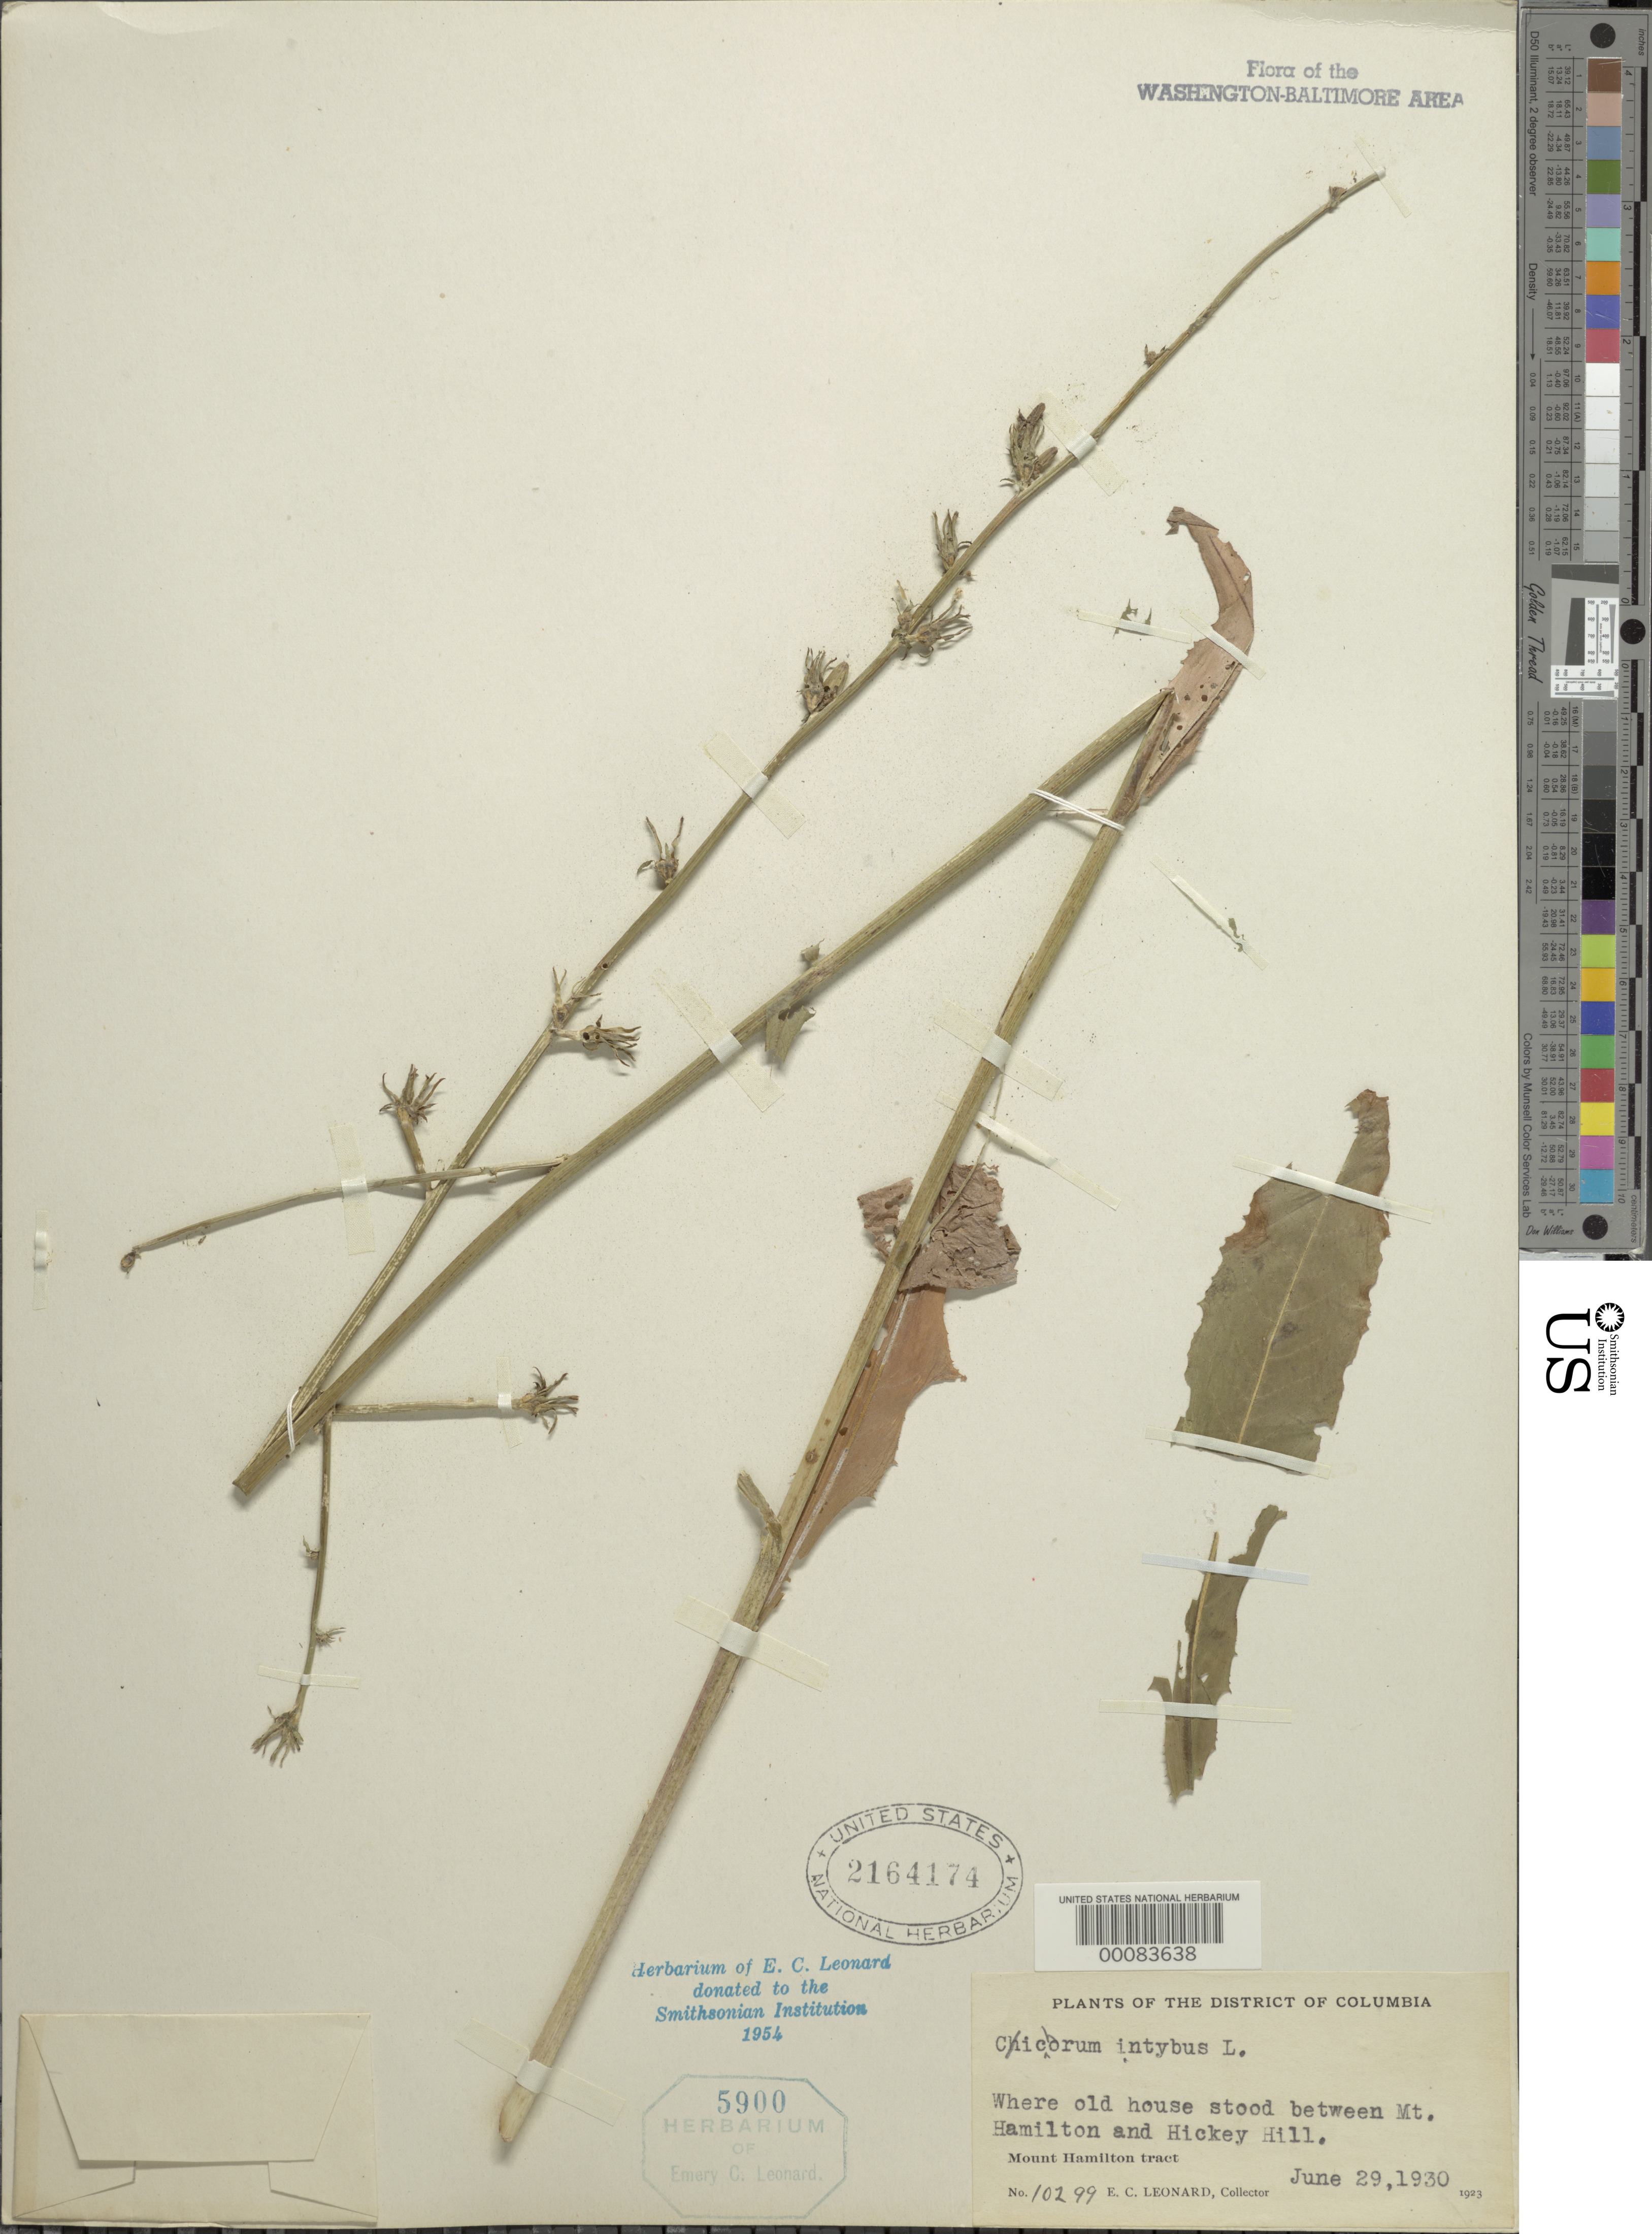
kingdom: Plantae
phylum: Tracheophyta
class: Magnoliopsida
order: Asterales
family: Asteraceae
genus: Cichorium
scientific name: Cichorium intybus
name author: L.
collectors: E. C. Leonard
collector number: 10299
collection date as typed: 29 Jun 1930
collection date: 1930-06-29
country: United States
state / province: District of Columbia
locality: Licking Banks Mount Hamilton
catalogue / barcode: US 2164174